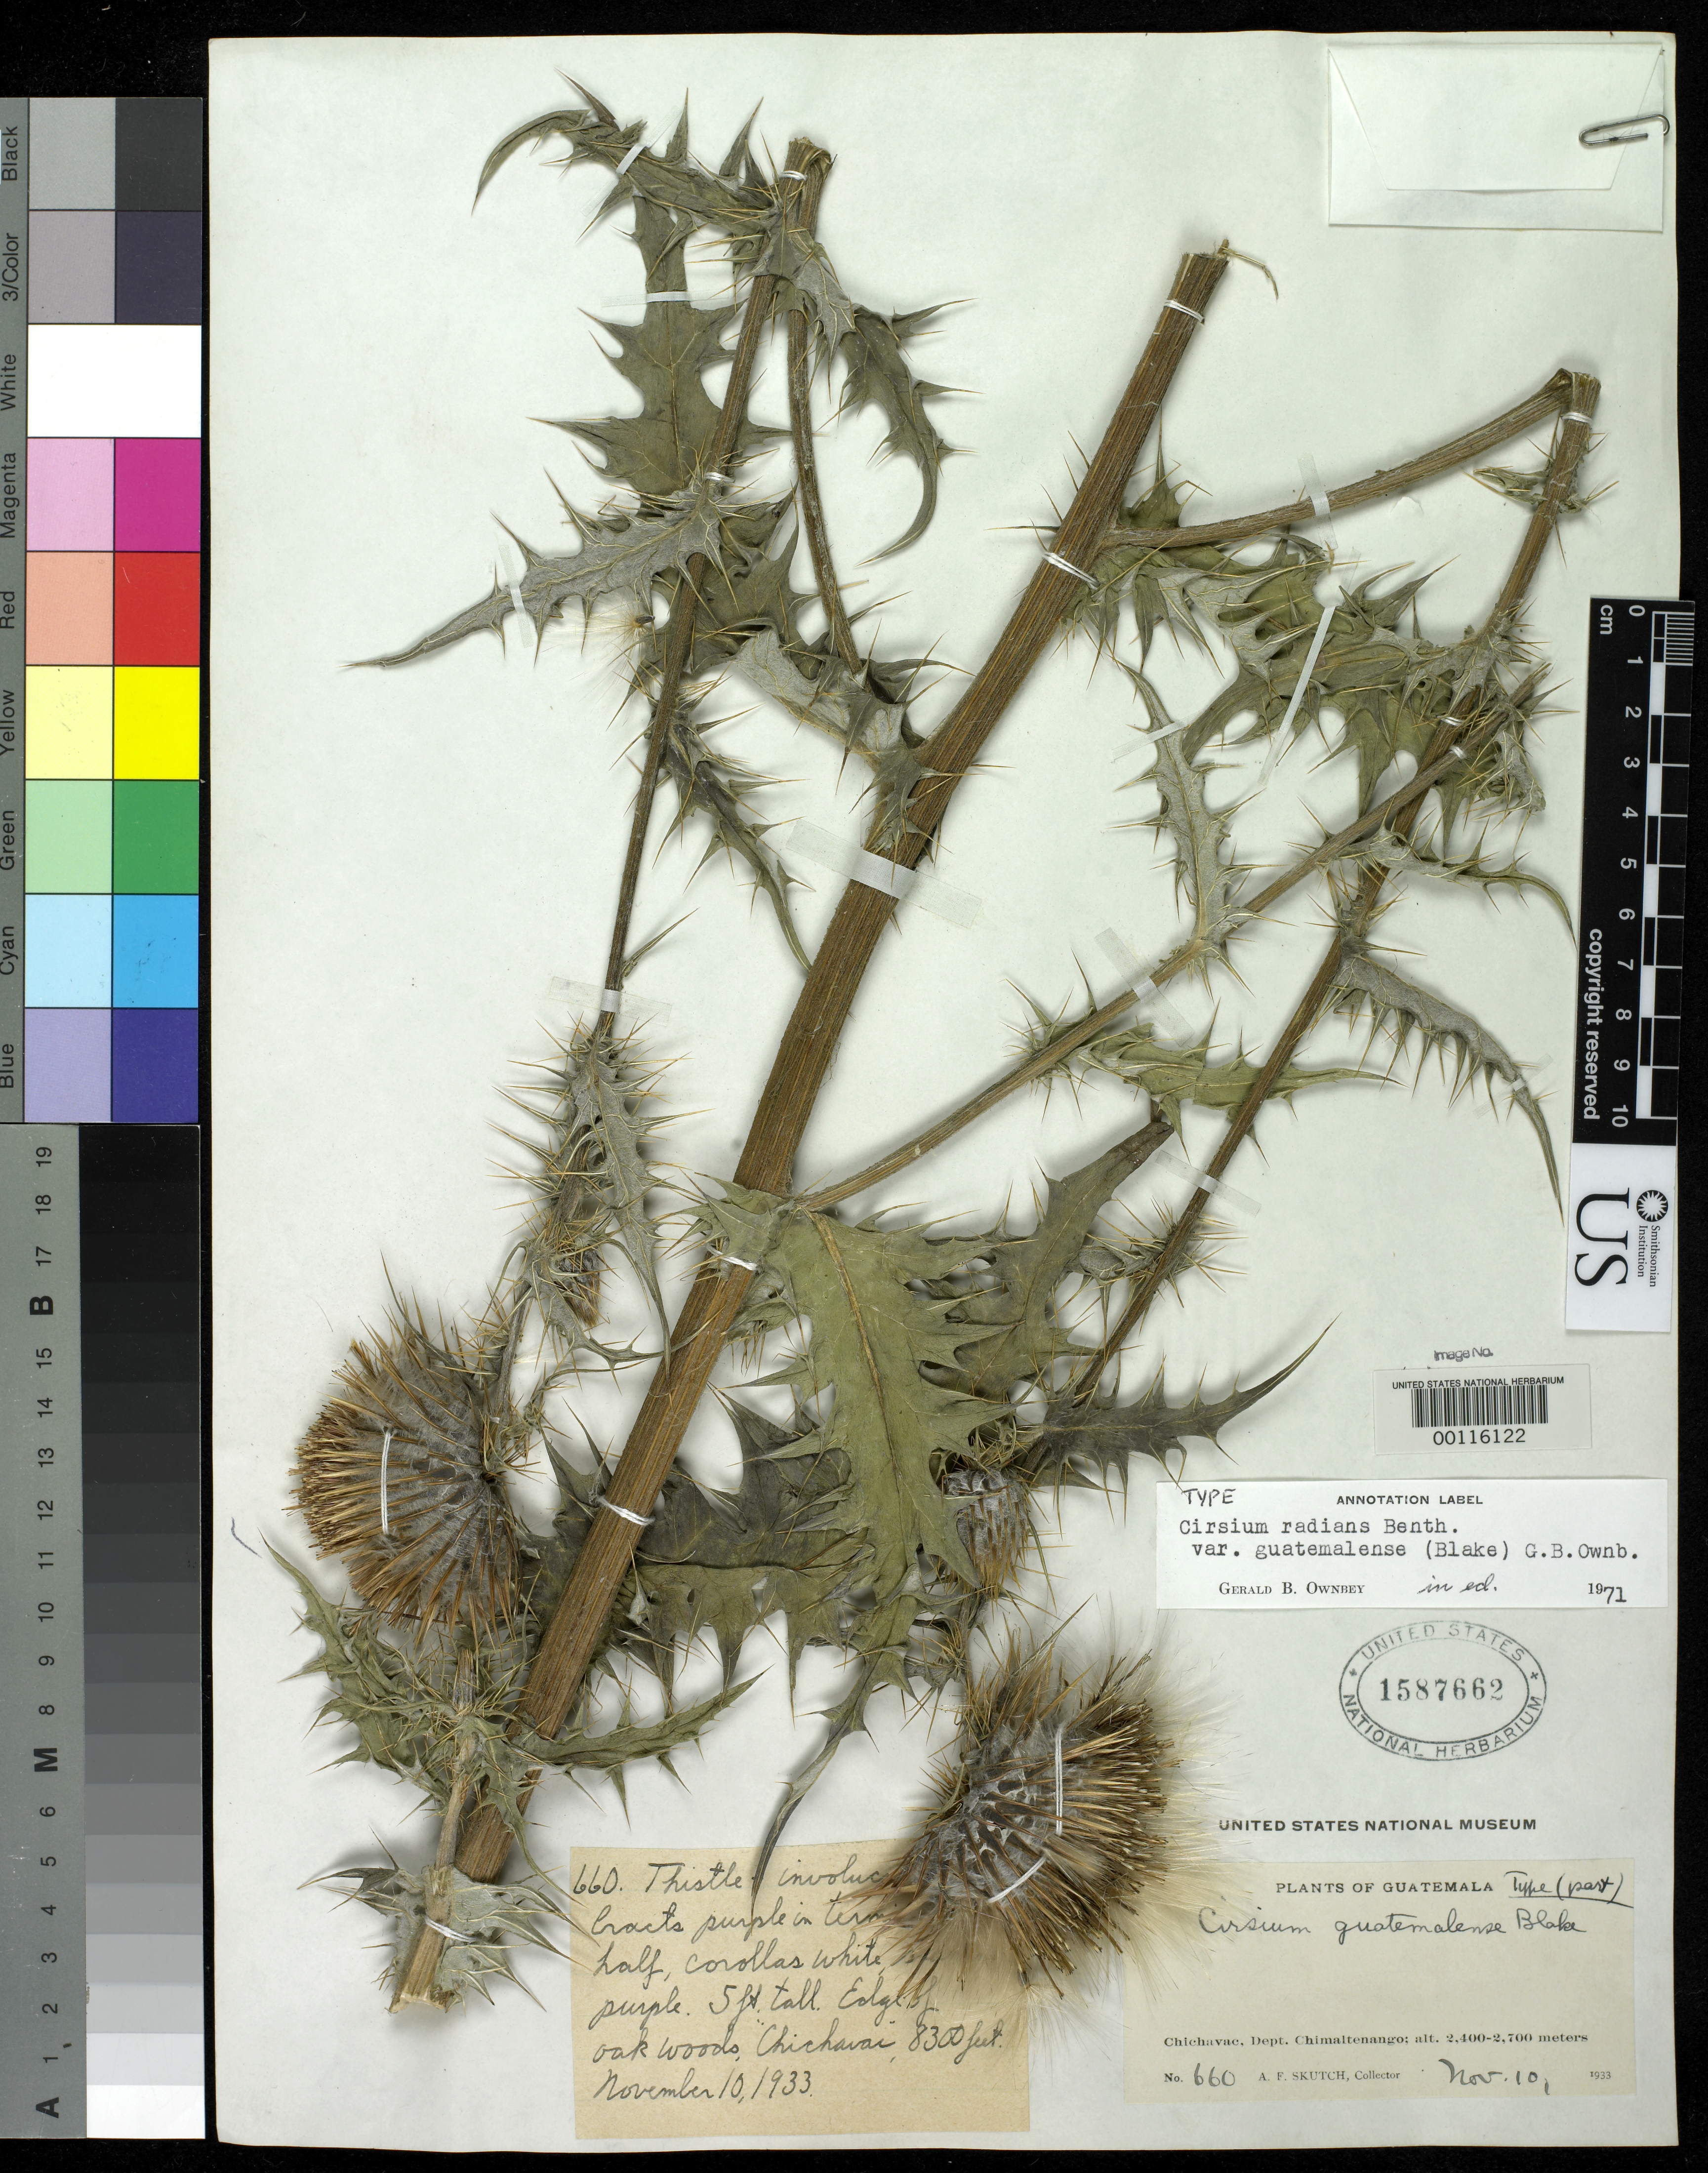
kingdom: Plantae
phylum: Tracheophyta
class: Magnoliopsida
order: Asterales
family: Asteraceae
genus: Cirsium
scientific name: Cirsium guatemalense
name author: S.F. Blake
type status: Holotype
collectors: A. F. Skutch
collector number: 660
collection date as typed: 10 Nov 1933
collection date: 1933-11-10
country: Guatemala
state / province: Chimaltenango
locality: Chichavac.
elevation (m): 2400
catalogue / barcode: US 1587662